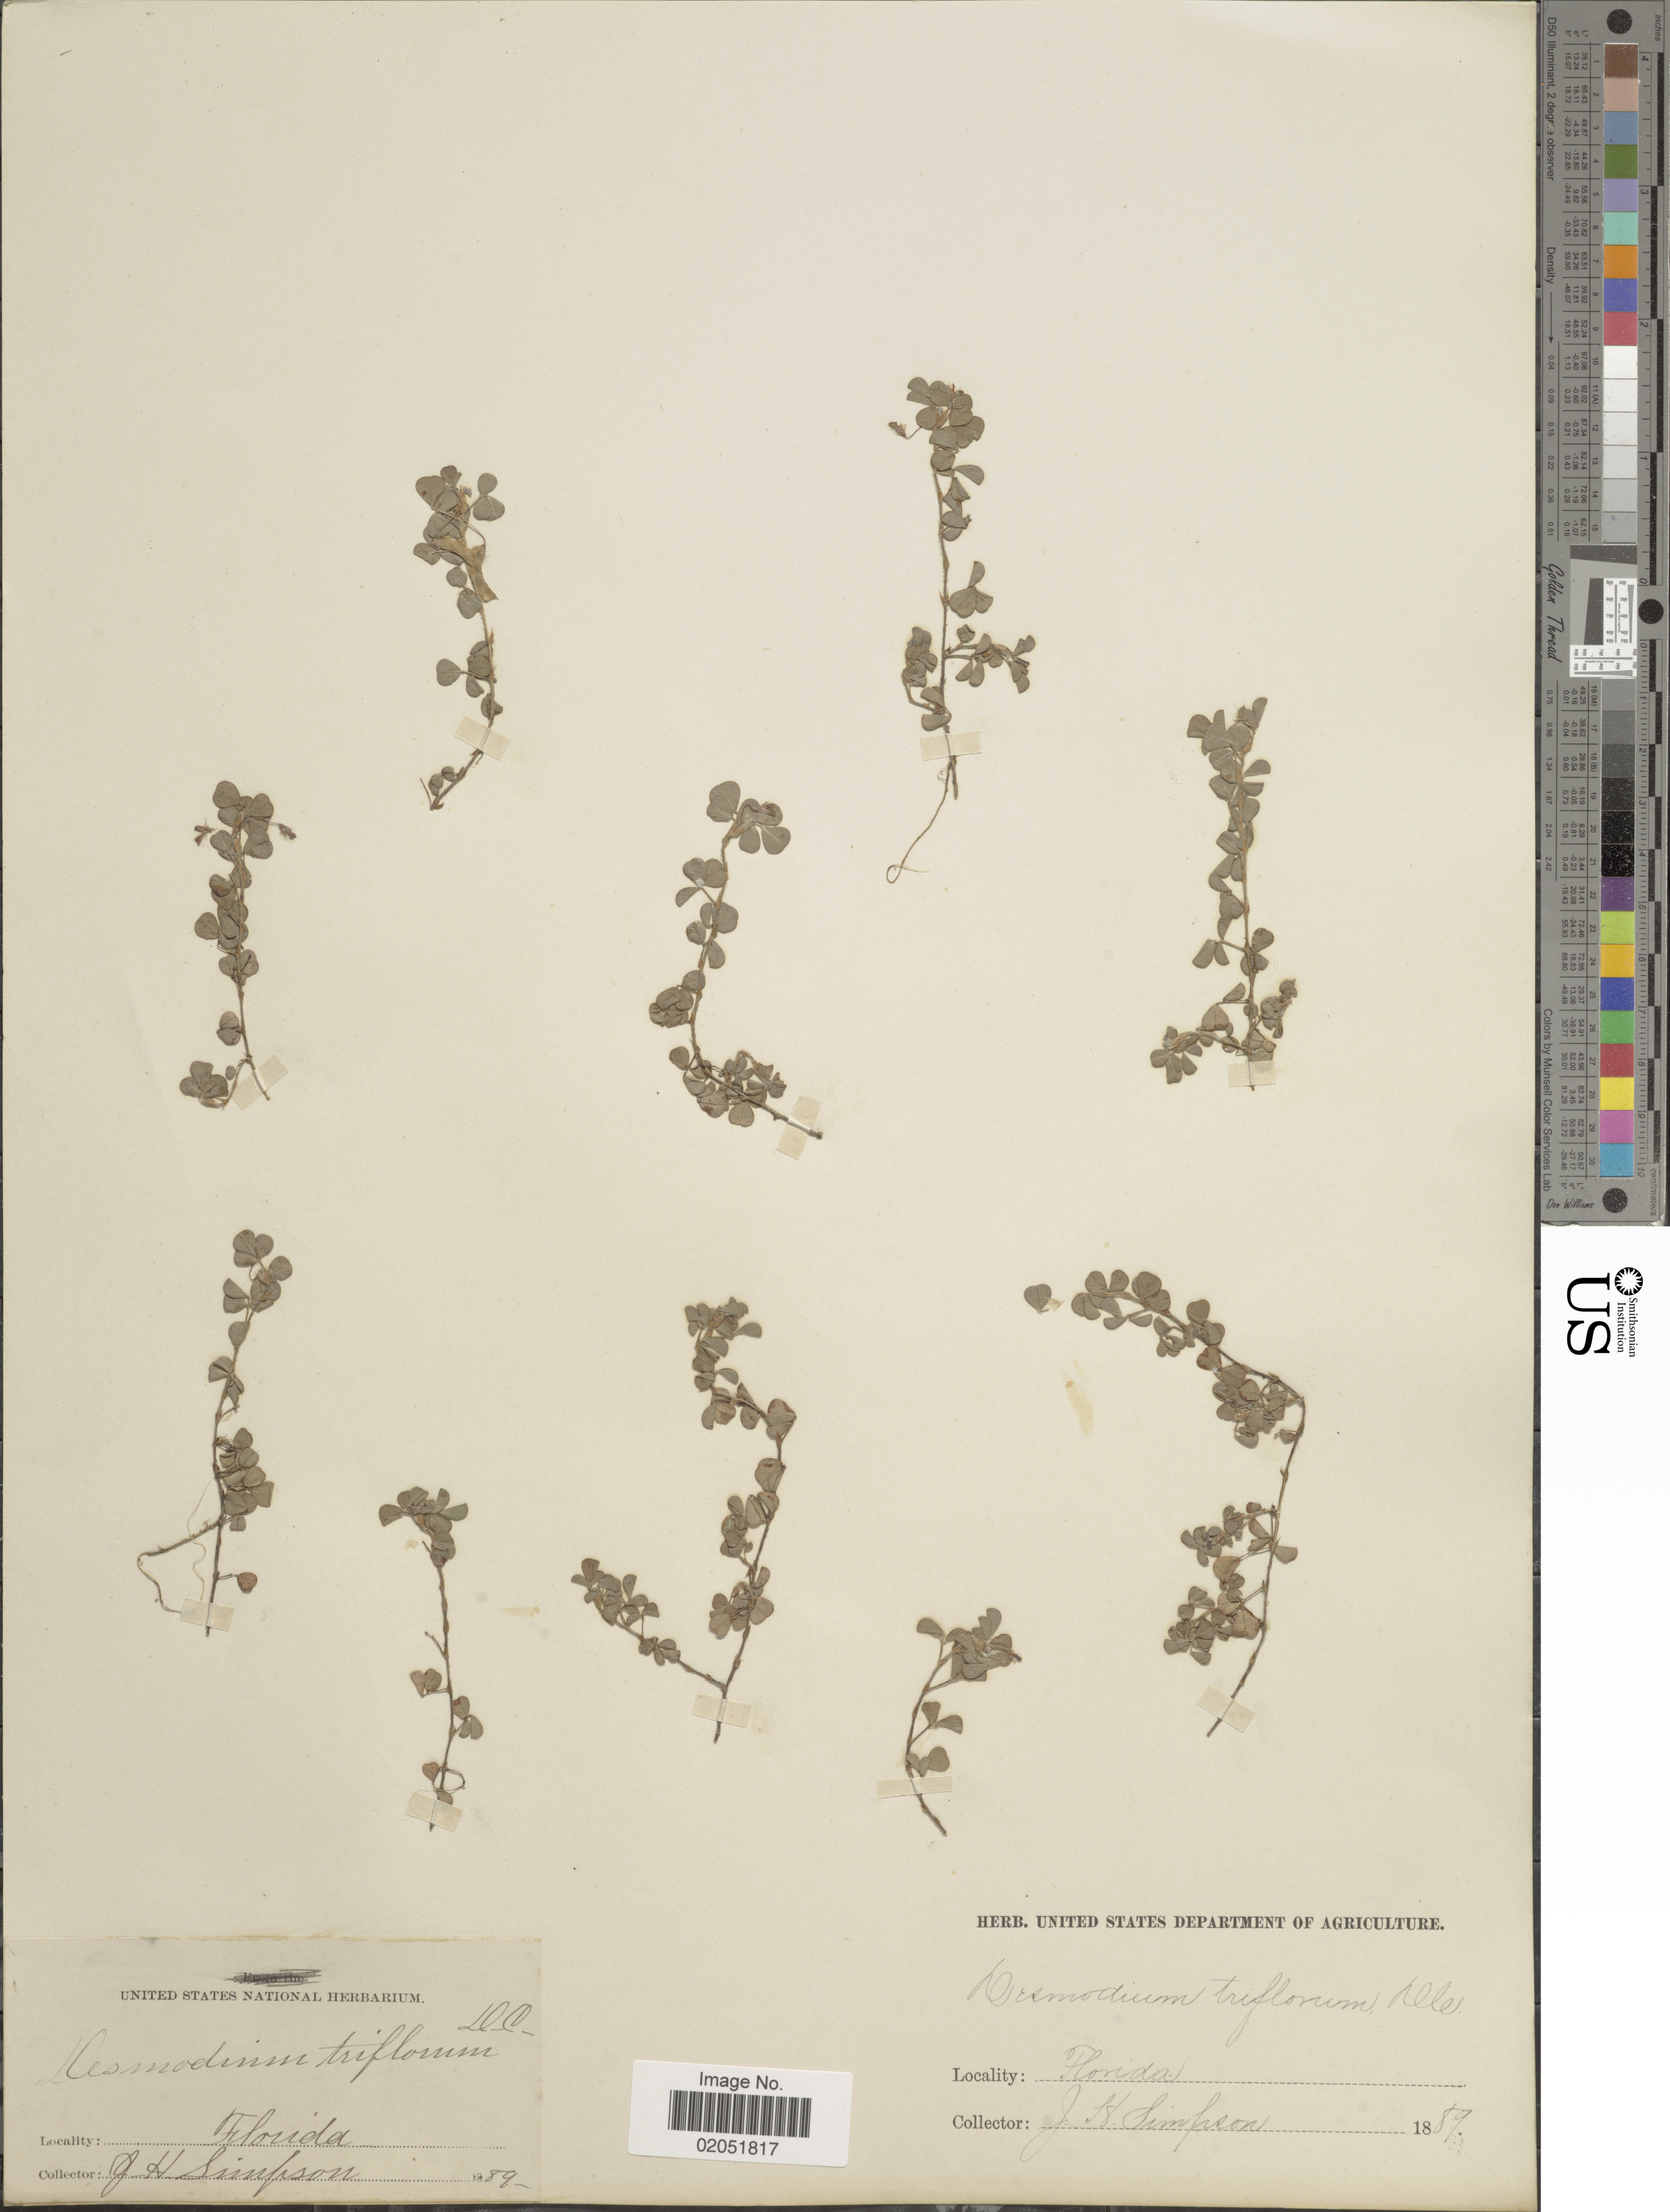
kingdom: Plantae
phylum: Tracheophyta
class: Magnoliopsida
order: Fabales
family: Fabaceae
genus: Grona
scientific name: Grona triflora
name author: (L.) H. Ohashi & K. Ohashi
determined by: Strong, Mark T., (BOT), Smithsonian Institution - National Museum of Natural History (UNITED STATES)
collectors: J. H. Simpson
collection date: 1889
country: United States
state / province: Florida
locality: Florida.